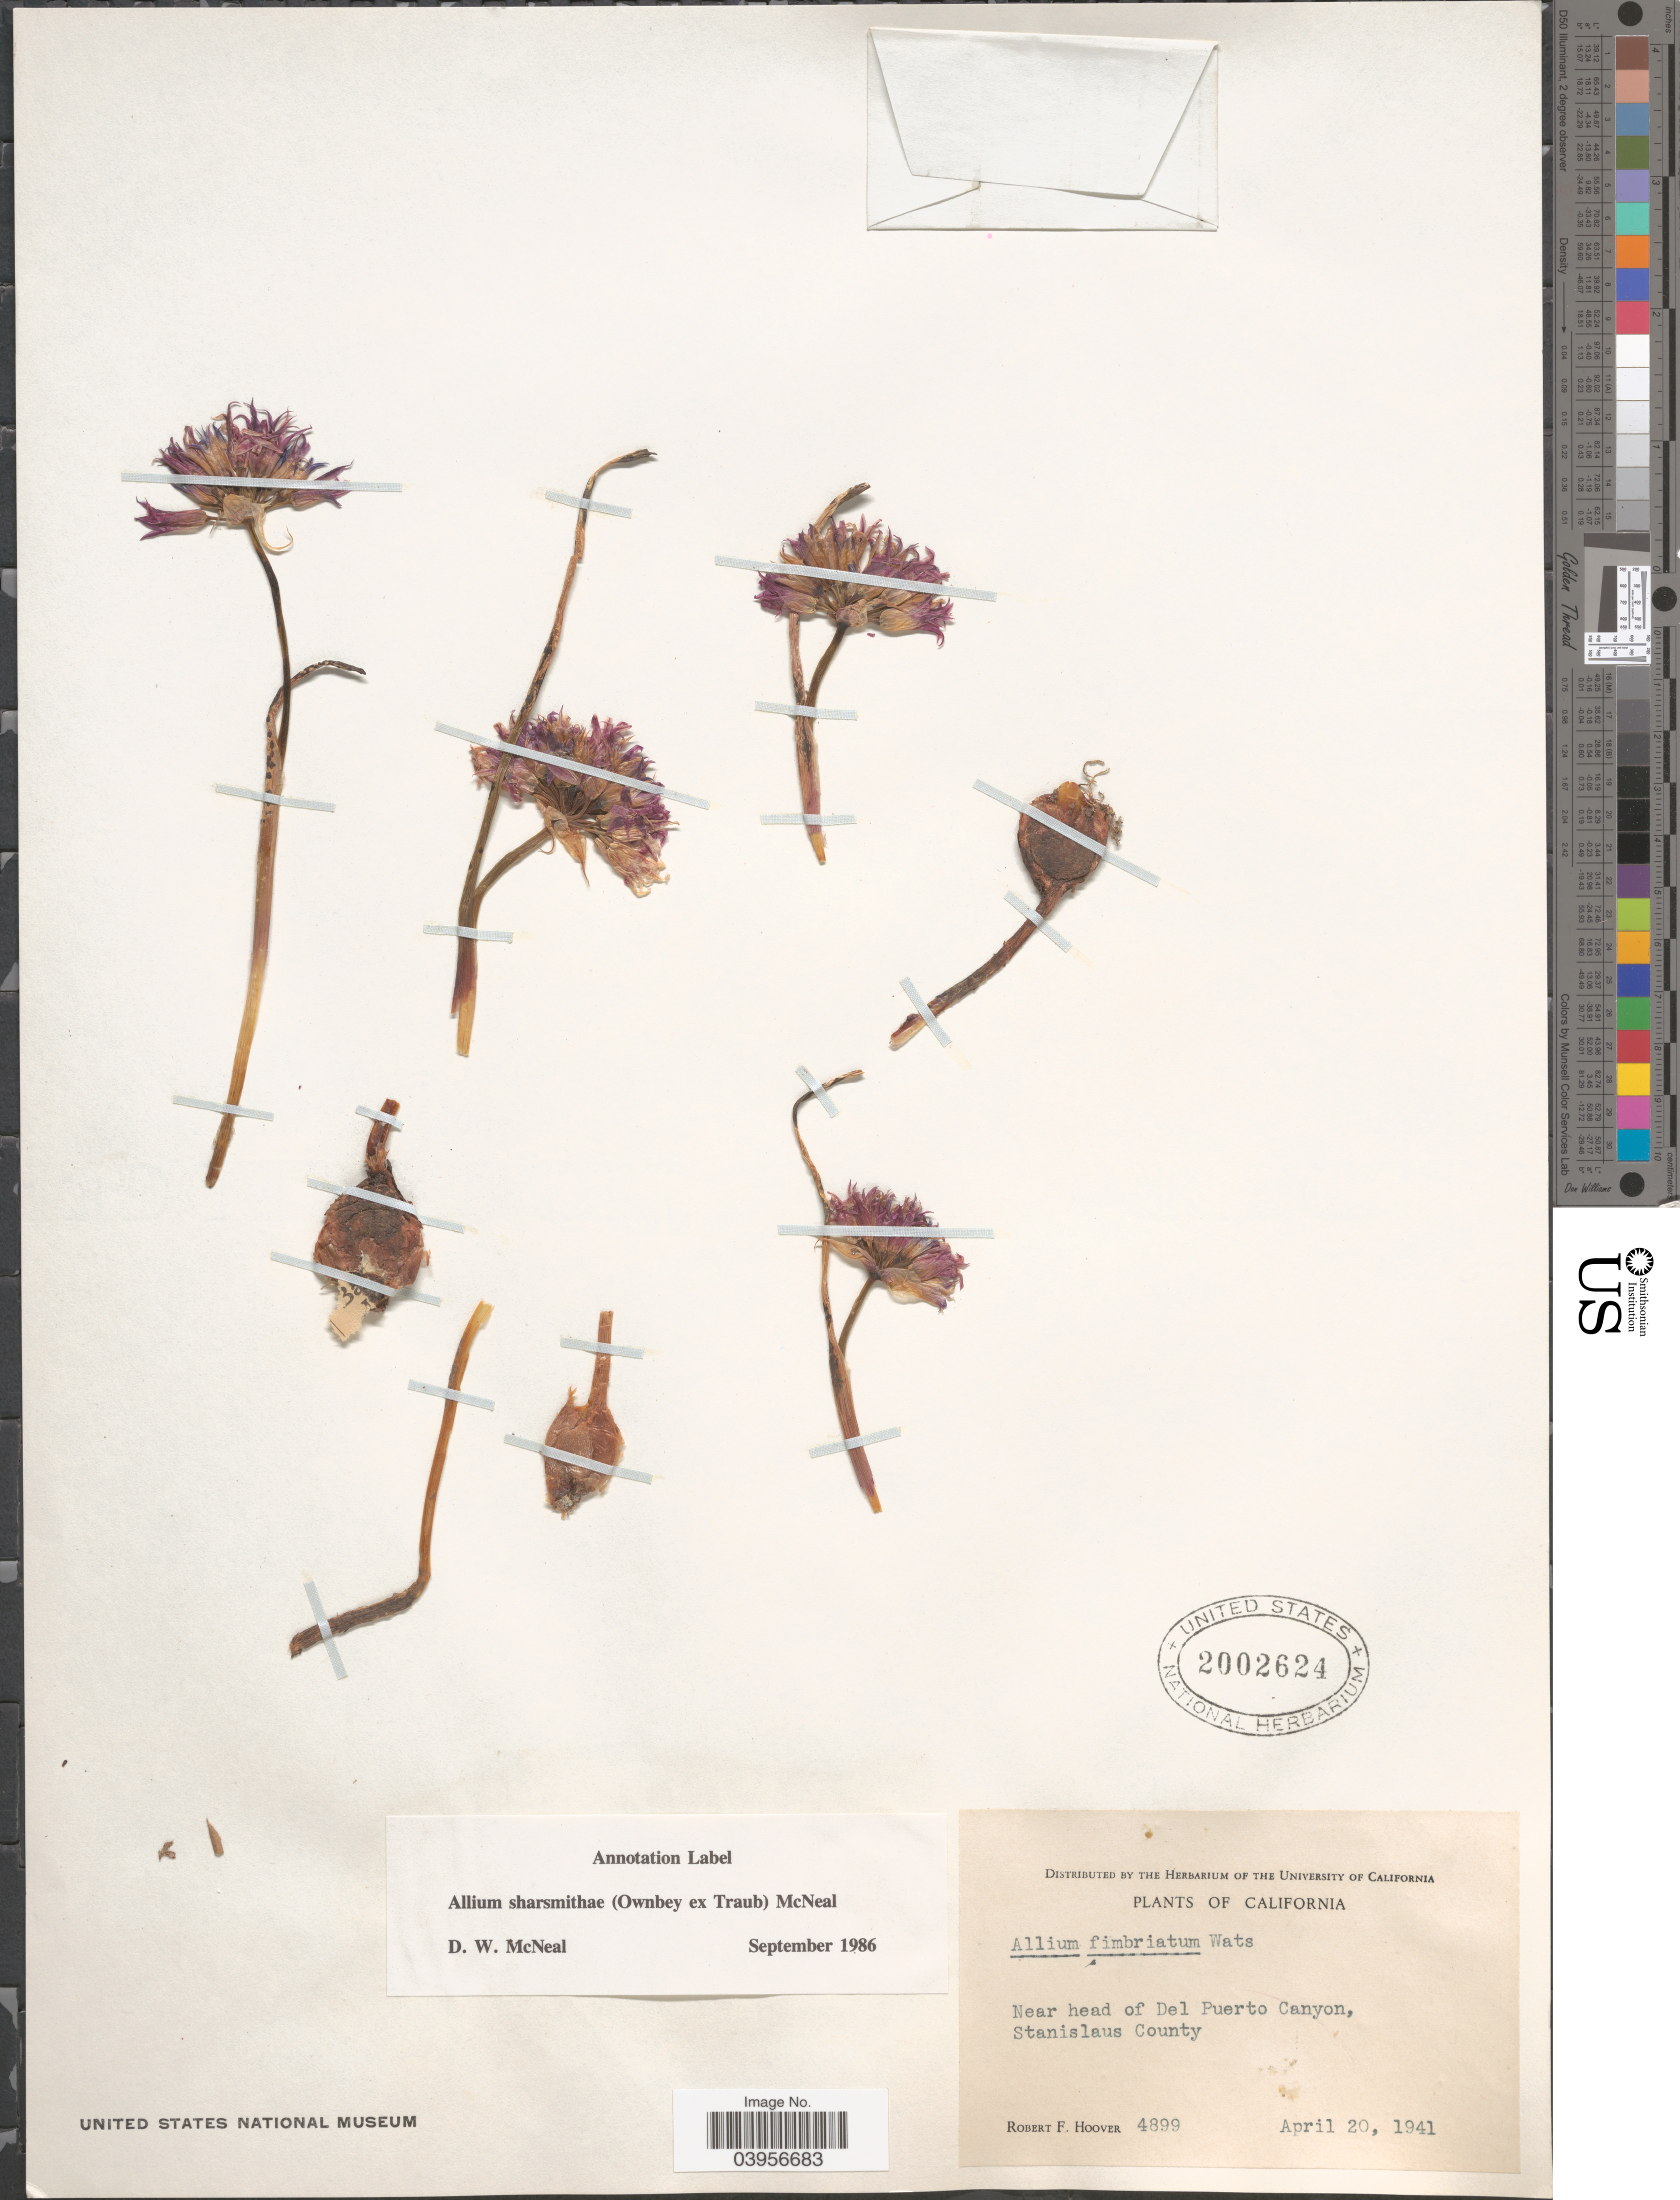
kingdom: Plantae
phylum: Tracheophyta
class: Liliopsida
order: Asparagales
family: Amaryllidaceae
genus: Allium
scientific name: Allium sharsmithiae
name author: (Ownbey & Aase ex Traub) McNeal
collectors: R. F. Hoover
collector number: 4899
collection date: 1941-04-20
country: United States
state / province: California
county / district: Stanislaus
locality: Near head of Del Puerto Canyon, Stanislaus County.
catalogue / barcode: US 2002624